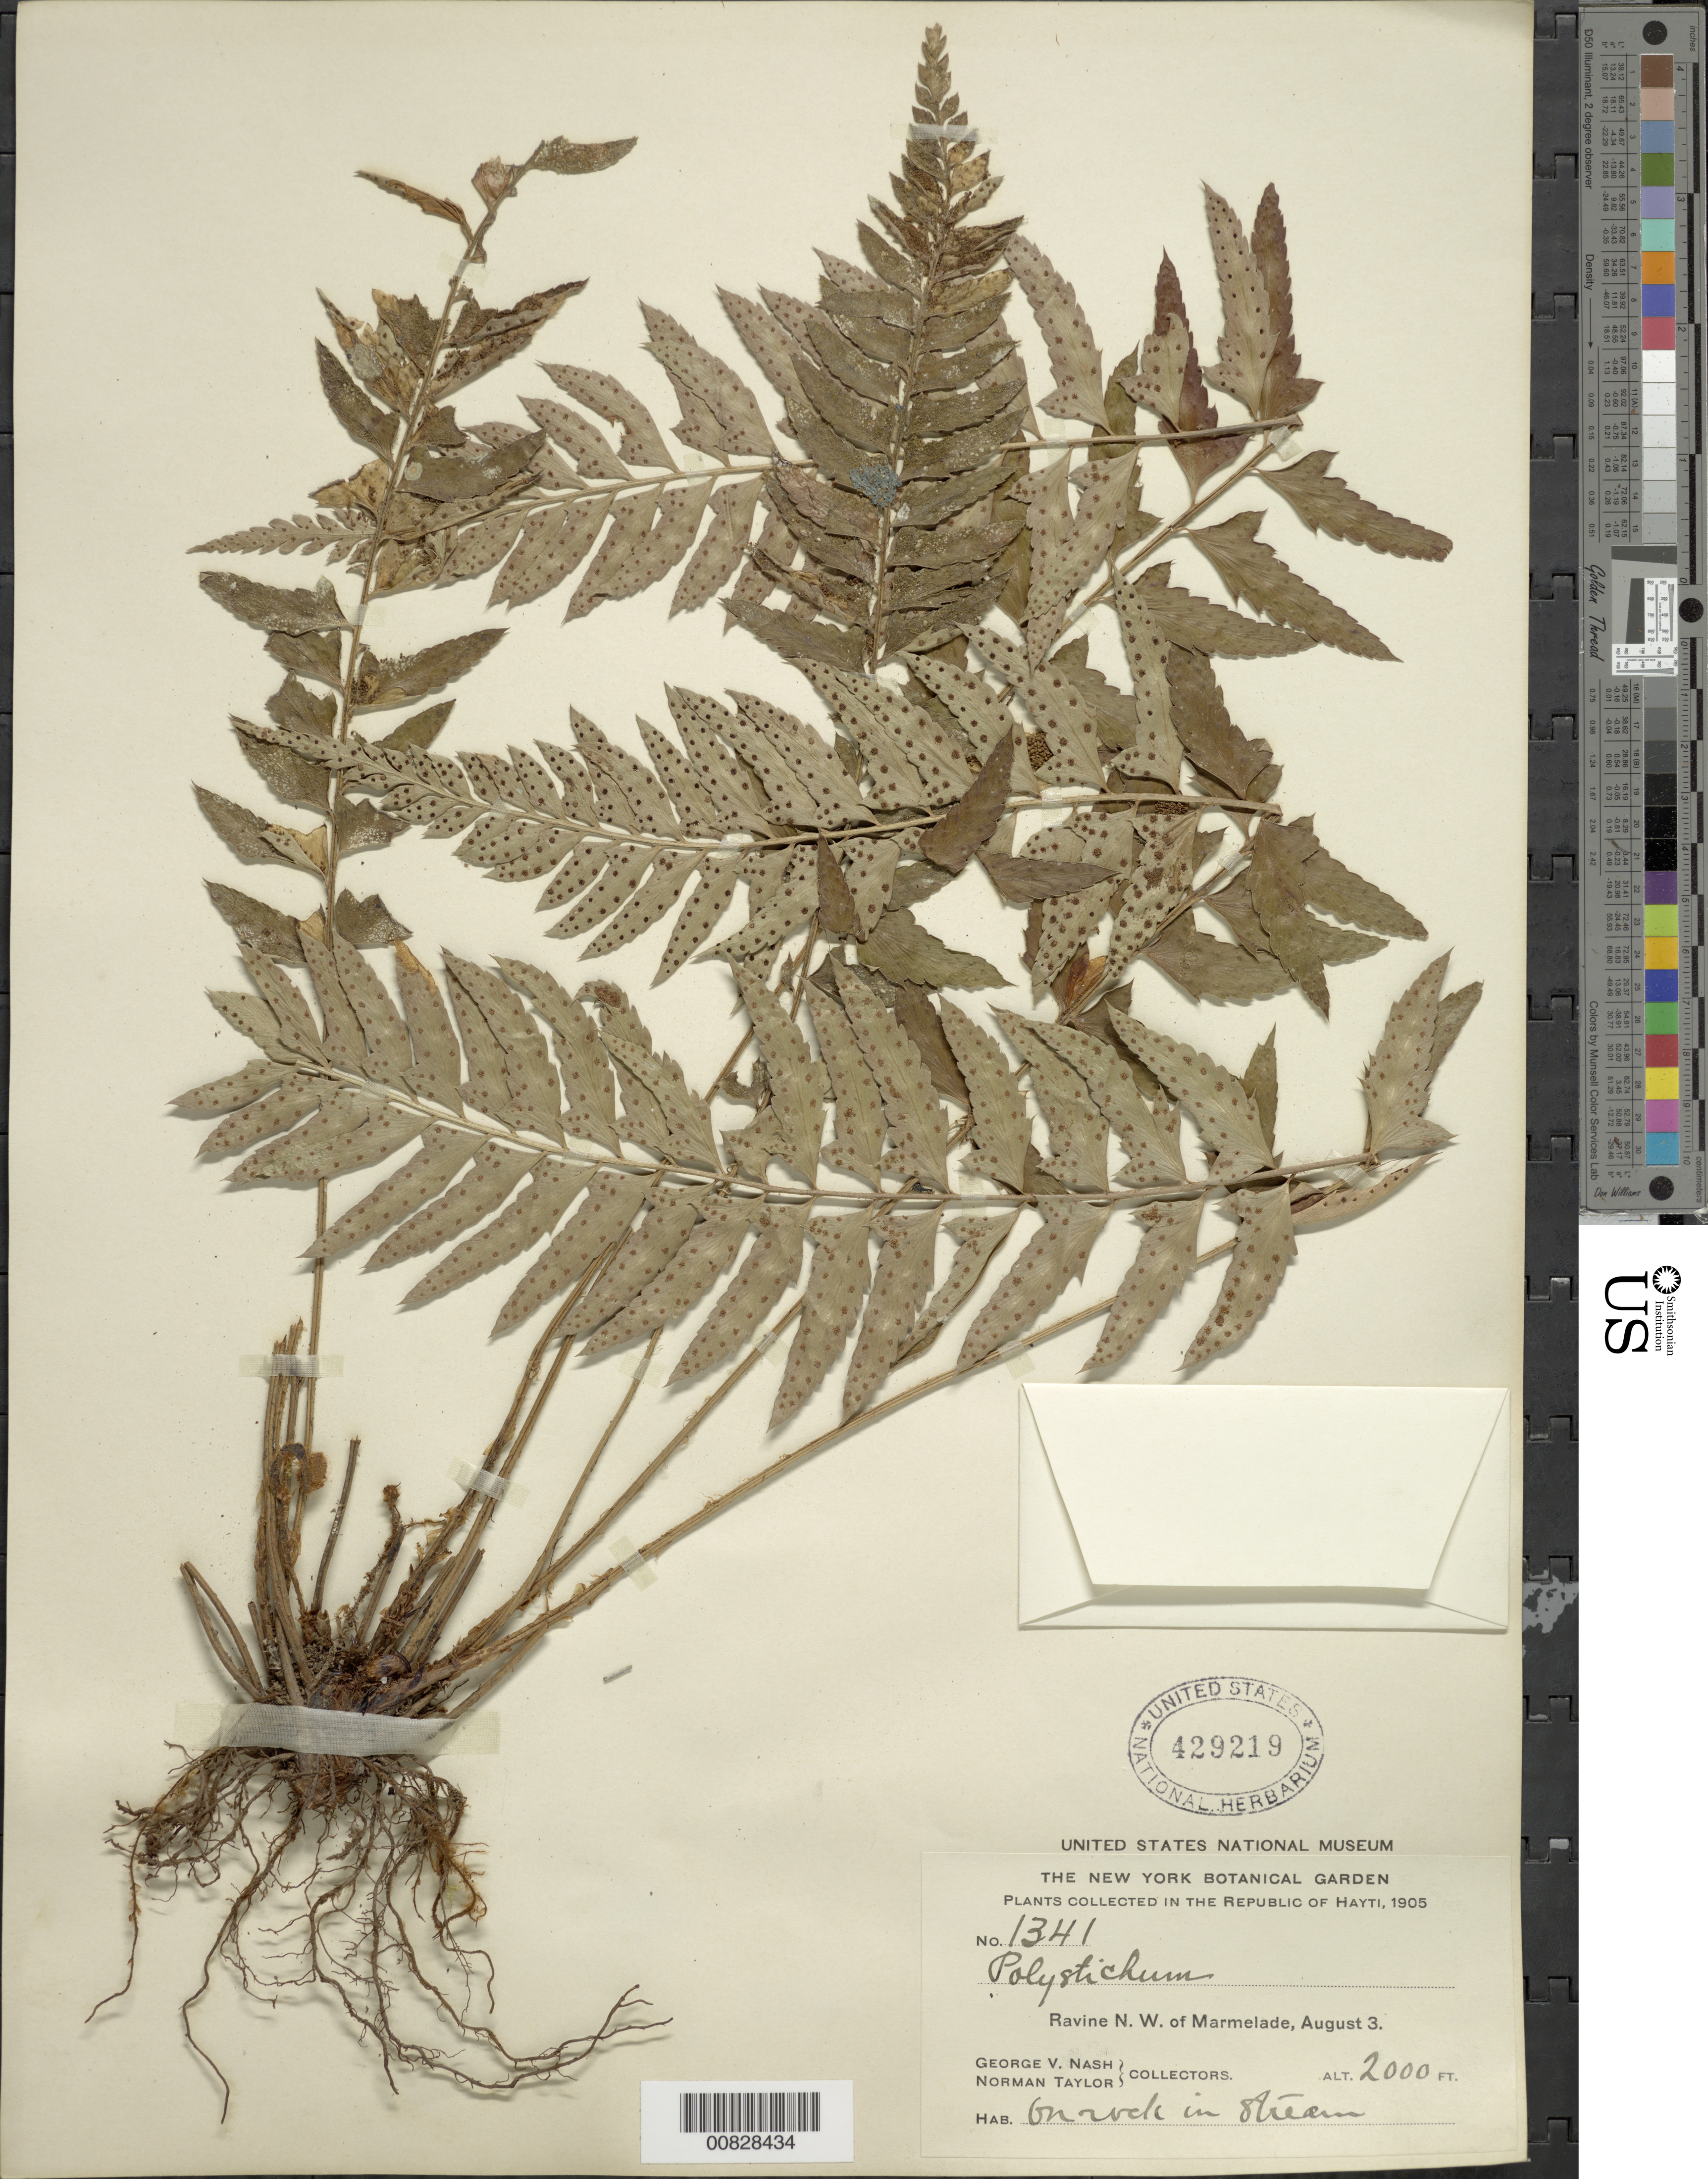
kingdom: Plantae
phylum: Tracheophyta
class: Polypodiopsida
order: Polypodiales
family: Dryopteridaceae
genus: Polystichum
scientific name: Polystichum echinatum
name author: (J.F. Gmel.) C. Chr.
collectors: G. V. Nash & N. Taylor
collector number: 1341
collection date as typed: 03 Aug 1905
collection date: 1905-08-03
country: Haiti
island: Hispaniola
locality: Marmelade, NW of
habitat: On rock in stream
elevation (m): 610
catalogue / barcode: US 429219